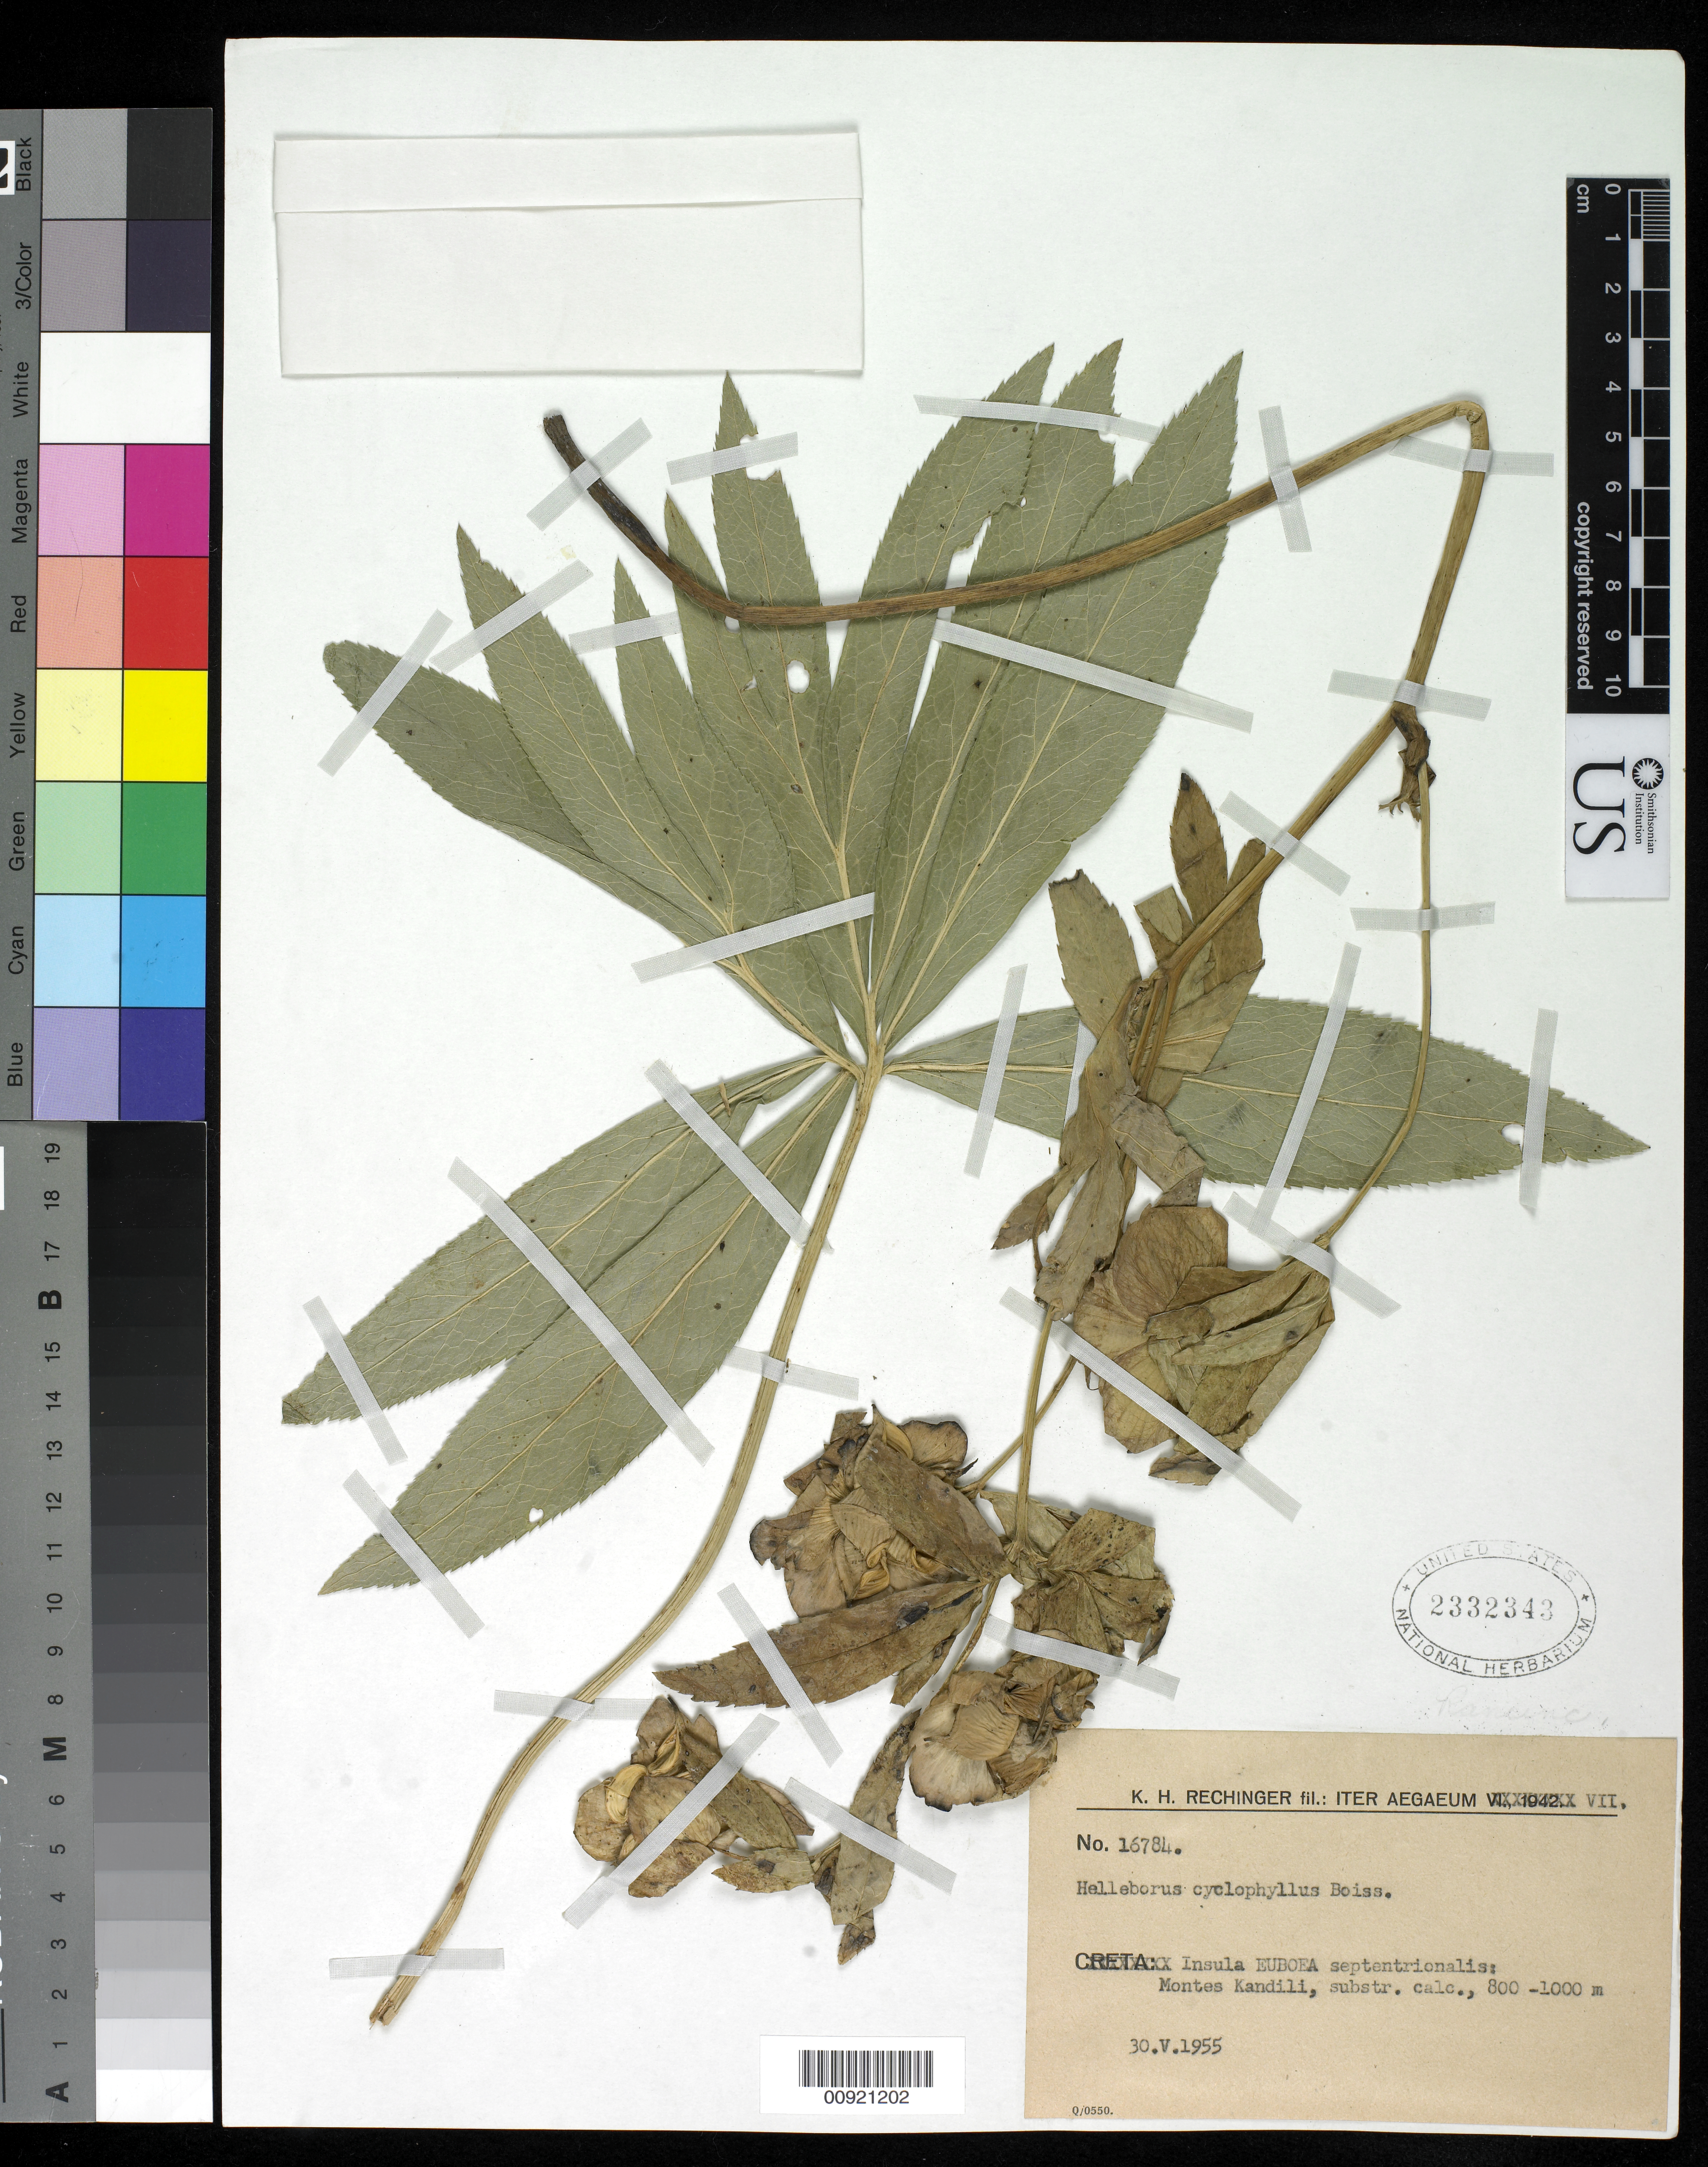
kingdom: Plantae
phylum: Tracheophyta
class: Magnoliopsida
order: Ranunculales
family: Ranunculaceae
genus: Helleborus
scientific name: Helleborus cyclophyllus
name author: Boiss.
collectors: K. H. Rechinger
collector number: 16784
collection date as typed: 30 May 1955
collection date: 1955-05-30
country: Greece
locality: Creta: Insula EUBOEA septentrionalis: Montes Kandili, substr. Calc., 800-1000 m.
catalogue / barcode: US 2332343